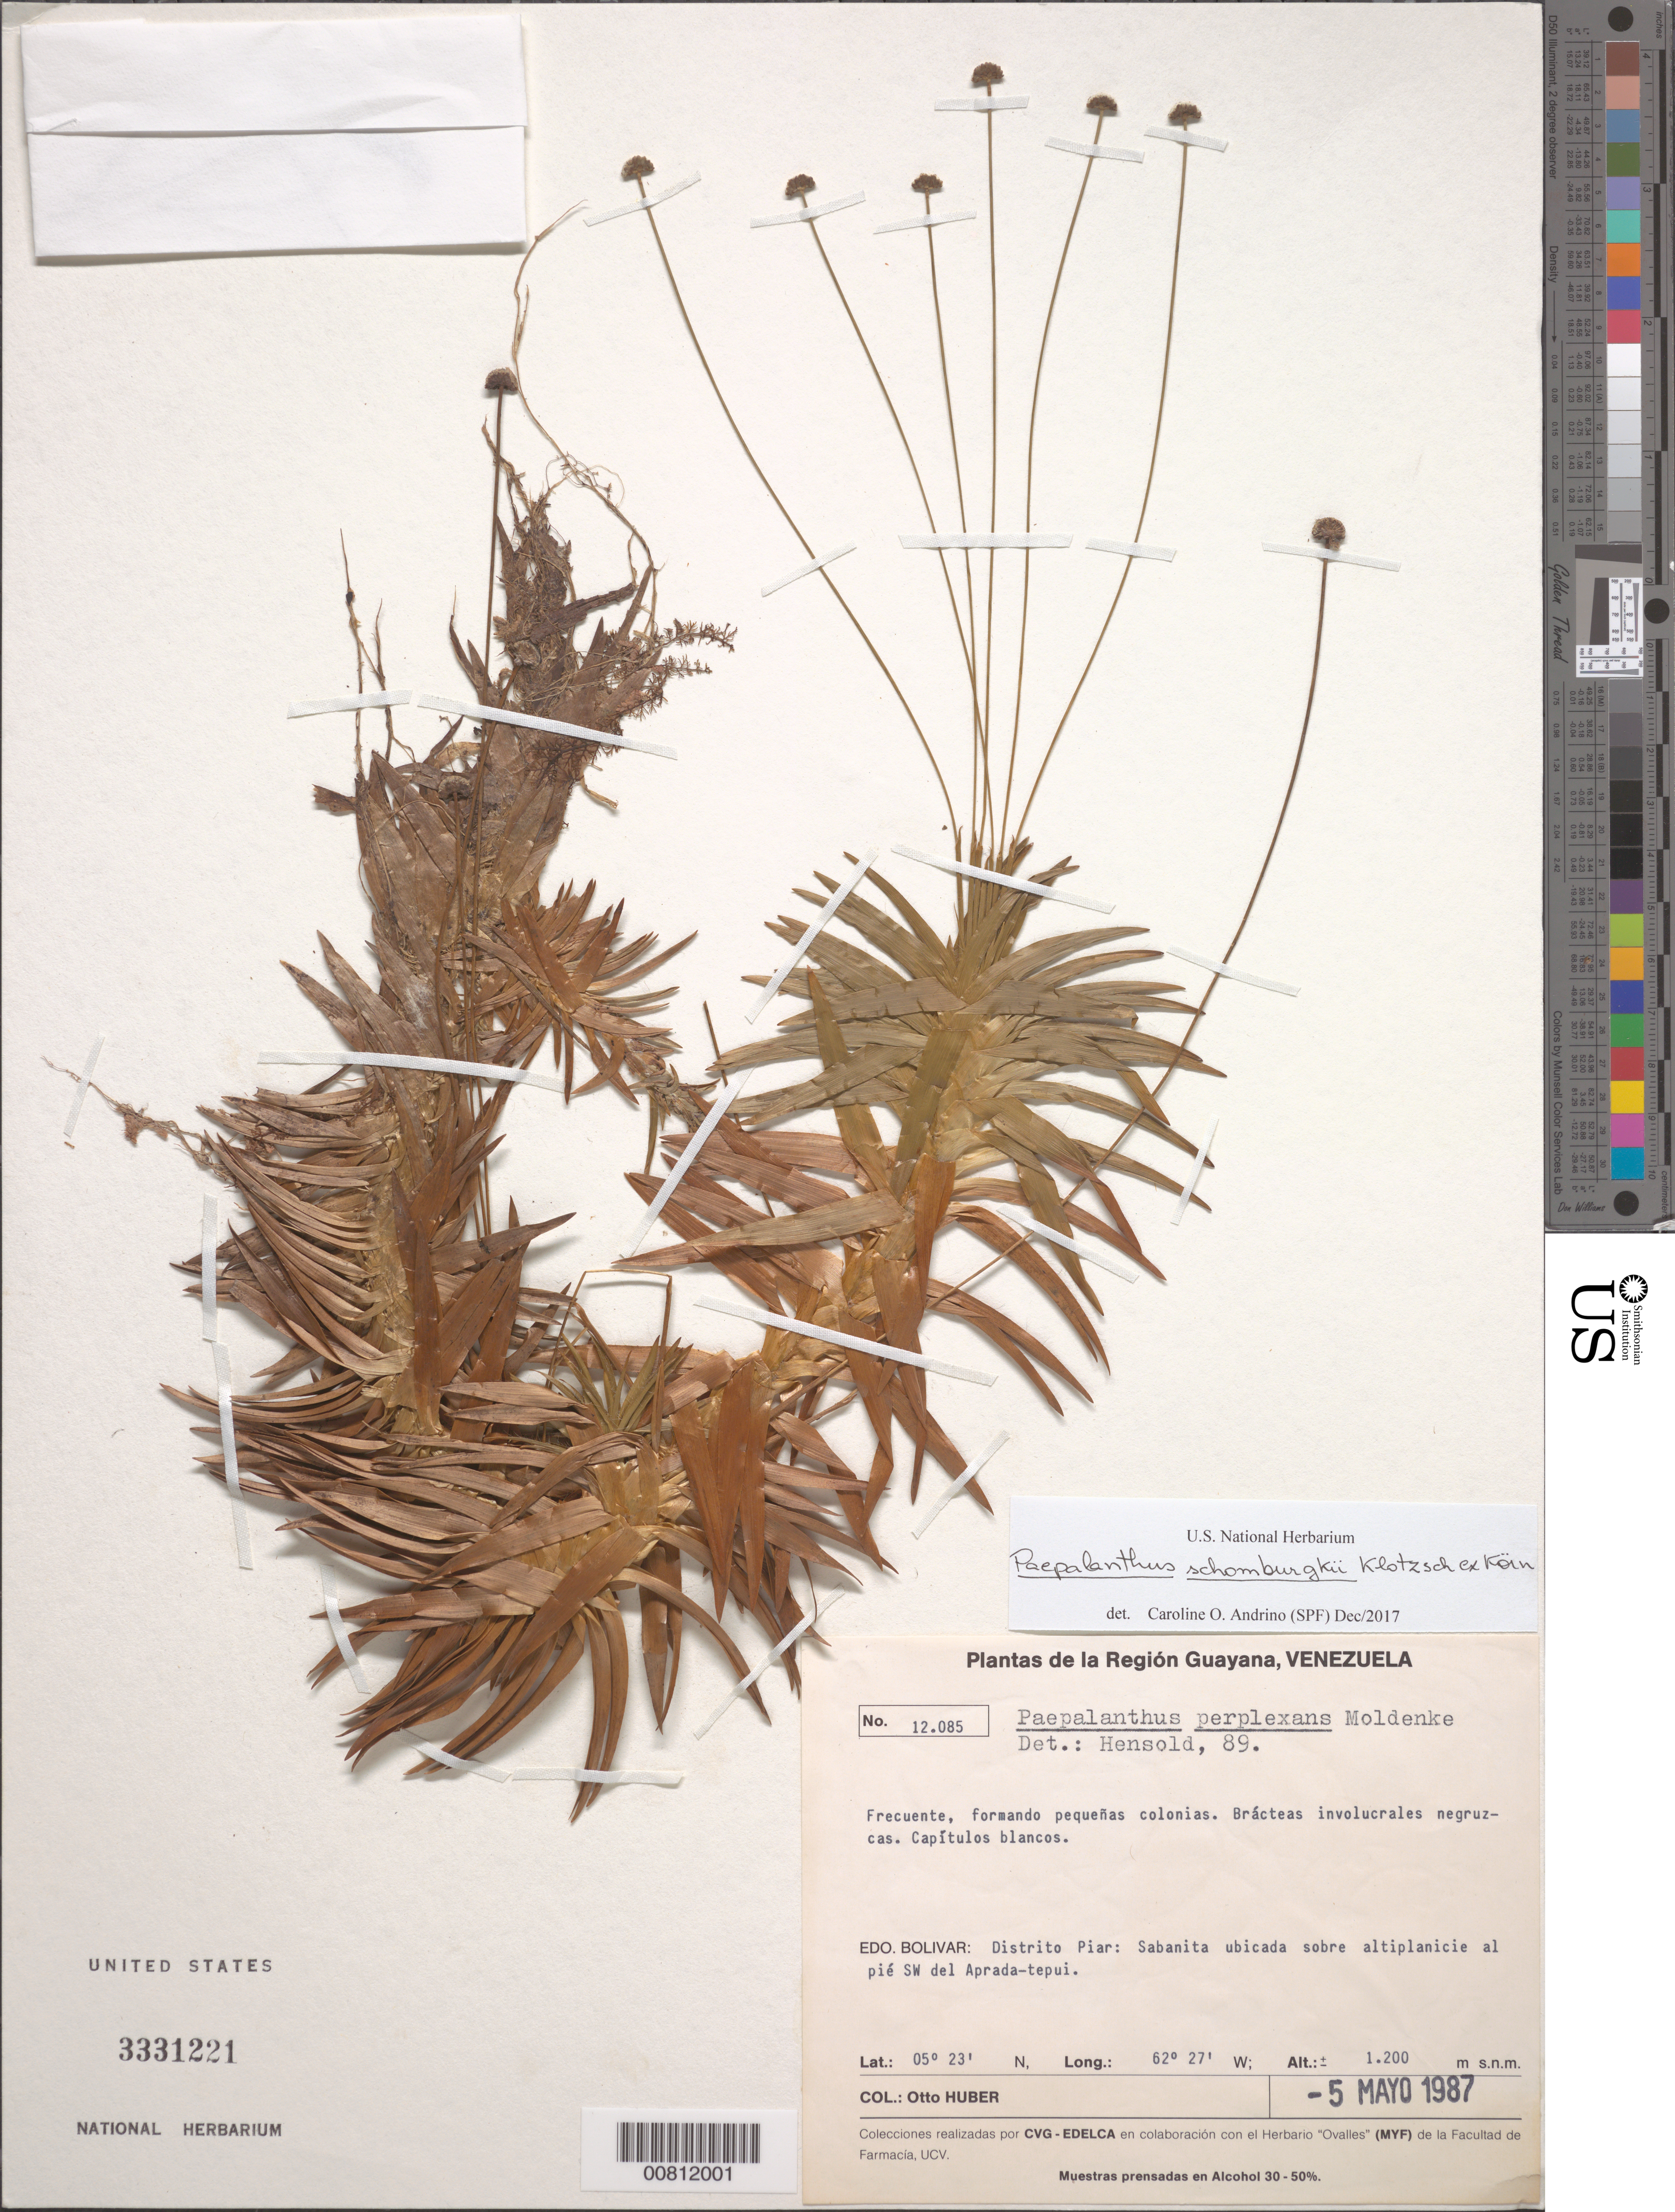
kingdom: Plantae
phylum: Tracheophyta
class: Liliopsida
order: Poales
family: Eriocaulaceae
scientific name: Monosperma schomburgkii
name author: (Klotzsch ex Körn.) Andrino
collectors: O. Huber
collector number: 12085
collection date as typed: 5-May-87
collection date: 1987-05-05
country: Venezuela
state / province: Bolívar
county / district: Piar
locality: Aprada-tepuí, SW of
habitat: Sabanita sobre altiplanicie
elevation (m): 1200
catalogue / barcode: US 3331221